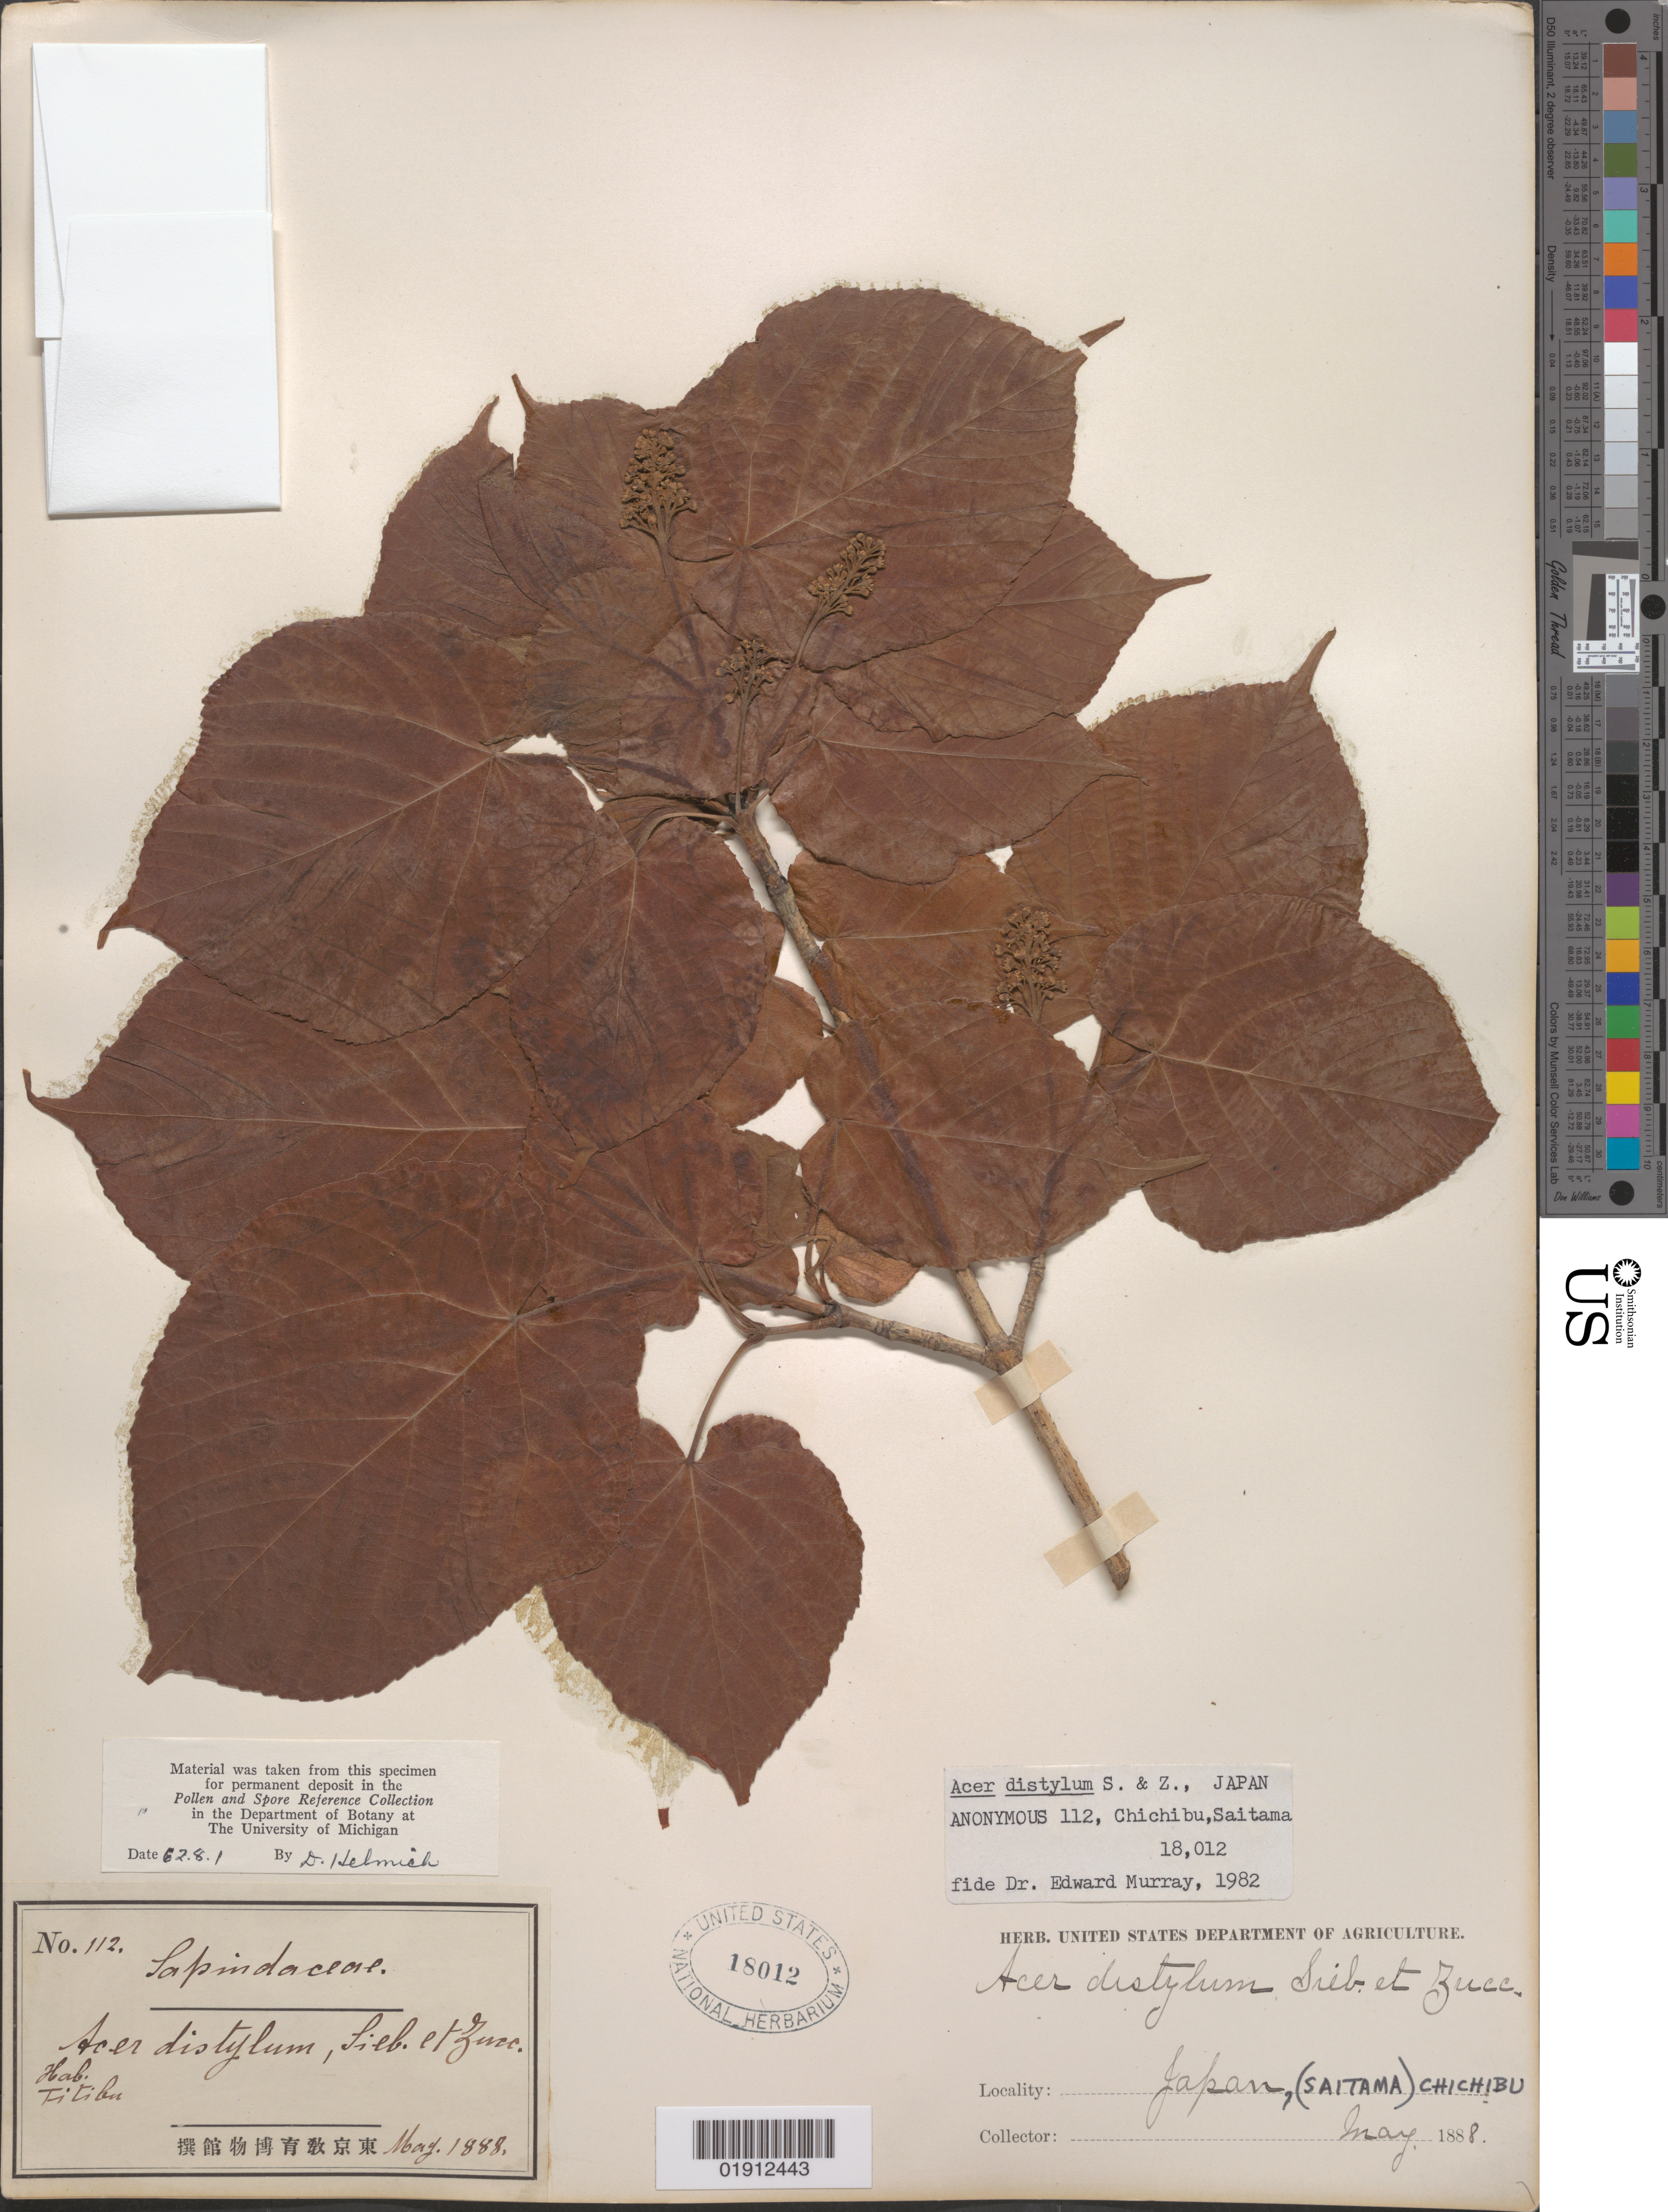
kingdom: Plantae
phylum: Tracheophyta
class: Magnoliopsida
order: Sapindales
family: Sapindaceae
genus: Acer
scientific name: Acer distylum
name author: Siebold & Zucc.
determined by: Murray, Edward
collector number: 112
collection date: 1888-05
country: Japan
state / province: Saitama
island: Honshu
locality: Titibu [Chichibu]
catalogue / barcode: US 18012